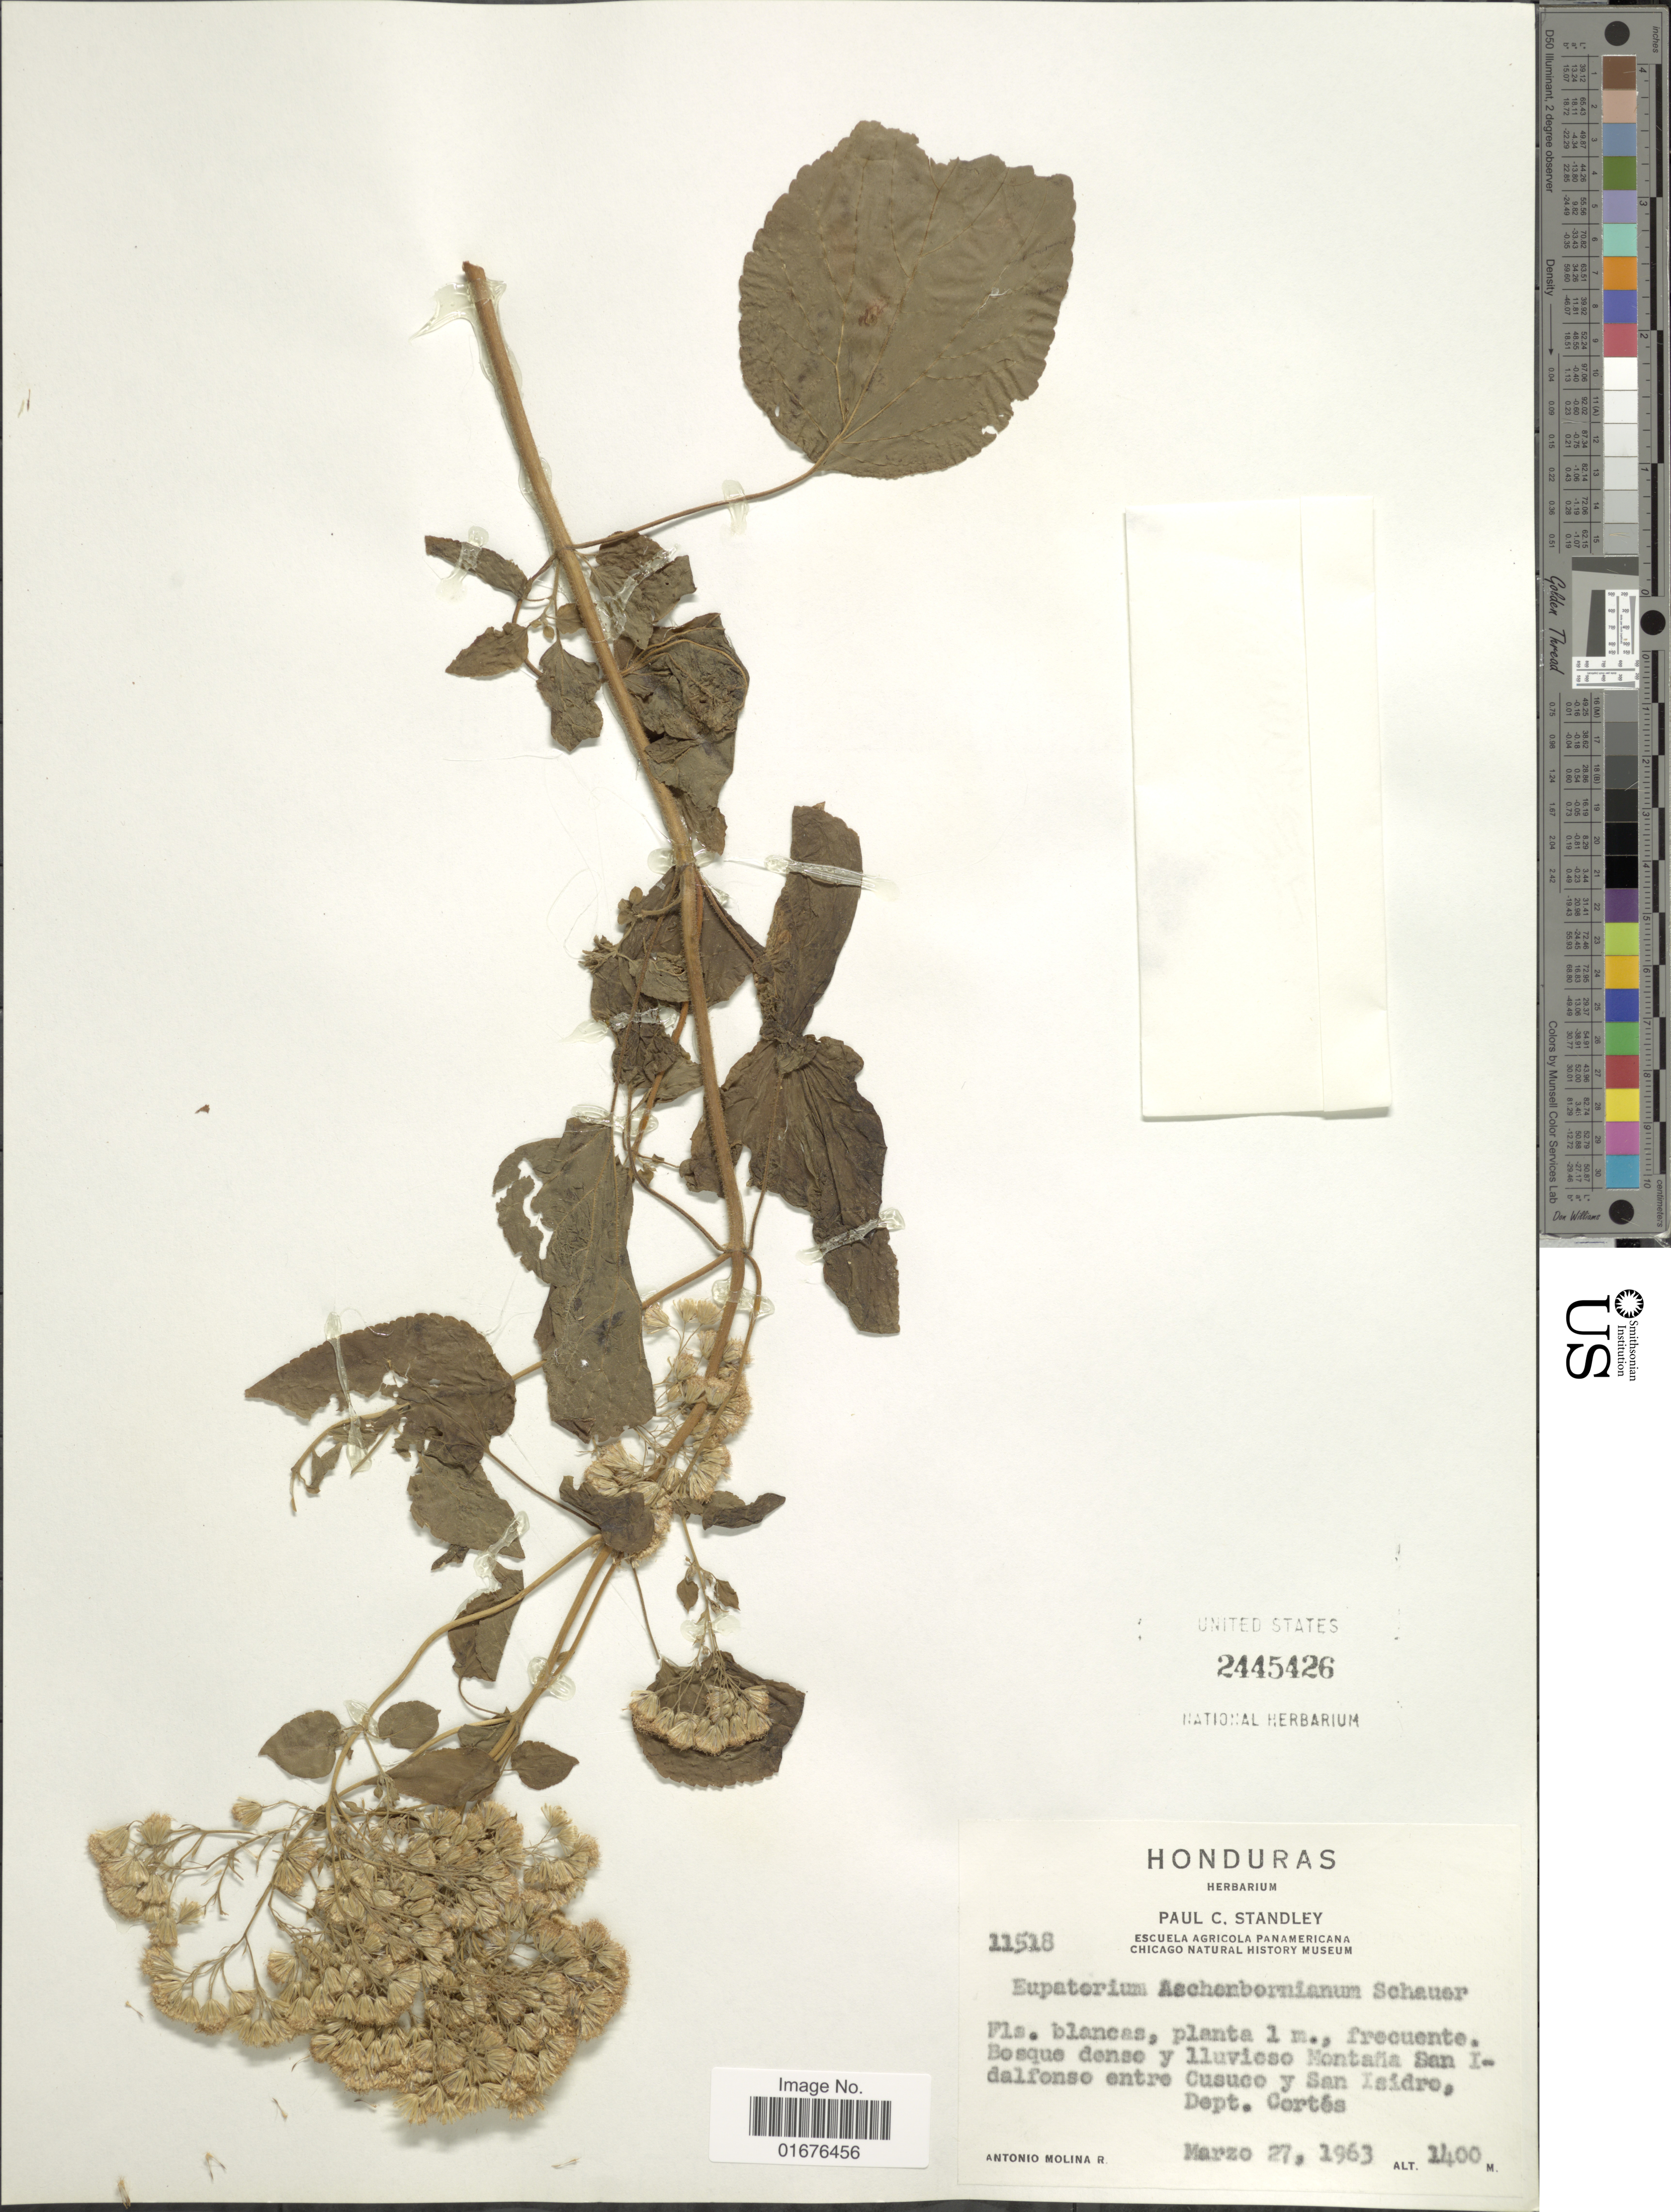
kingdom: Plantae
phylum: Tracheophyta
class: Magnoliopsida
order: Asterales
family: Asteraceae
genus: Ageratina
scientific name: Ageratina pichinchensis var. bustamenta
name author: (DC.) R.M. King & H. Rob.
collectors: A. Molina R.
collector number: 11518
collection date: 1963-03-27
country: Honduras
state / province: Cortés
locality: Freceuente Bosque dense y lluvico Montaña San Idalfonso entre Cusuco y San Isidro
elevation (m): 1400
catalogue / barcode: US 2445426